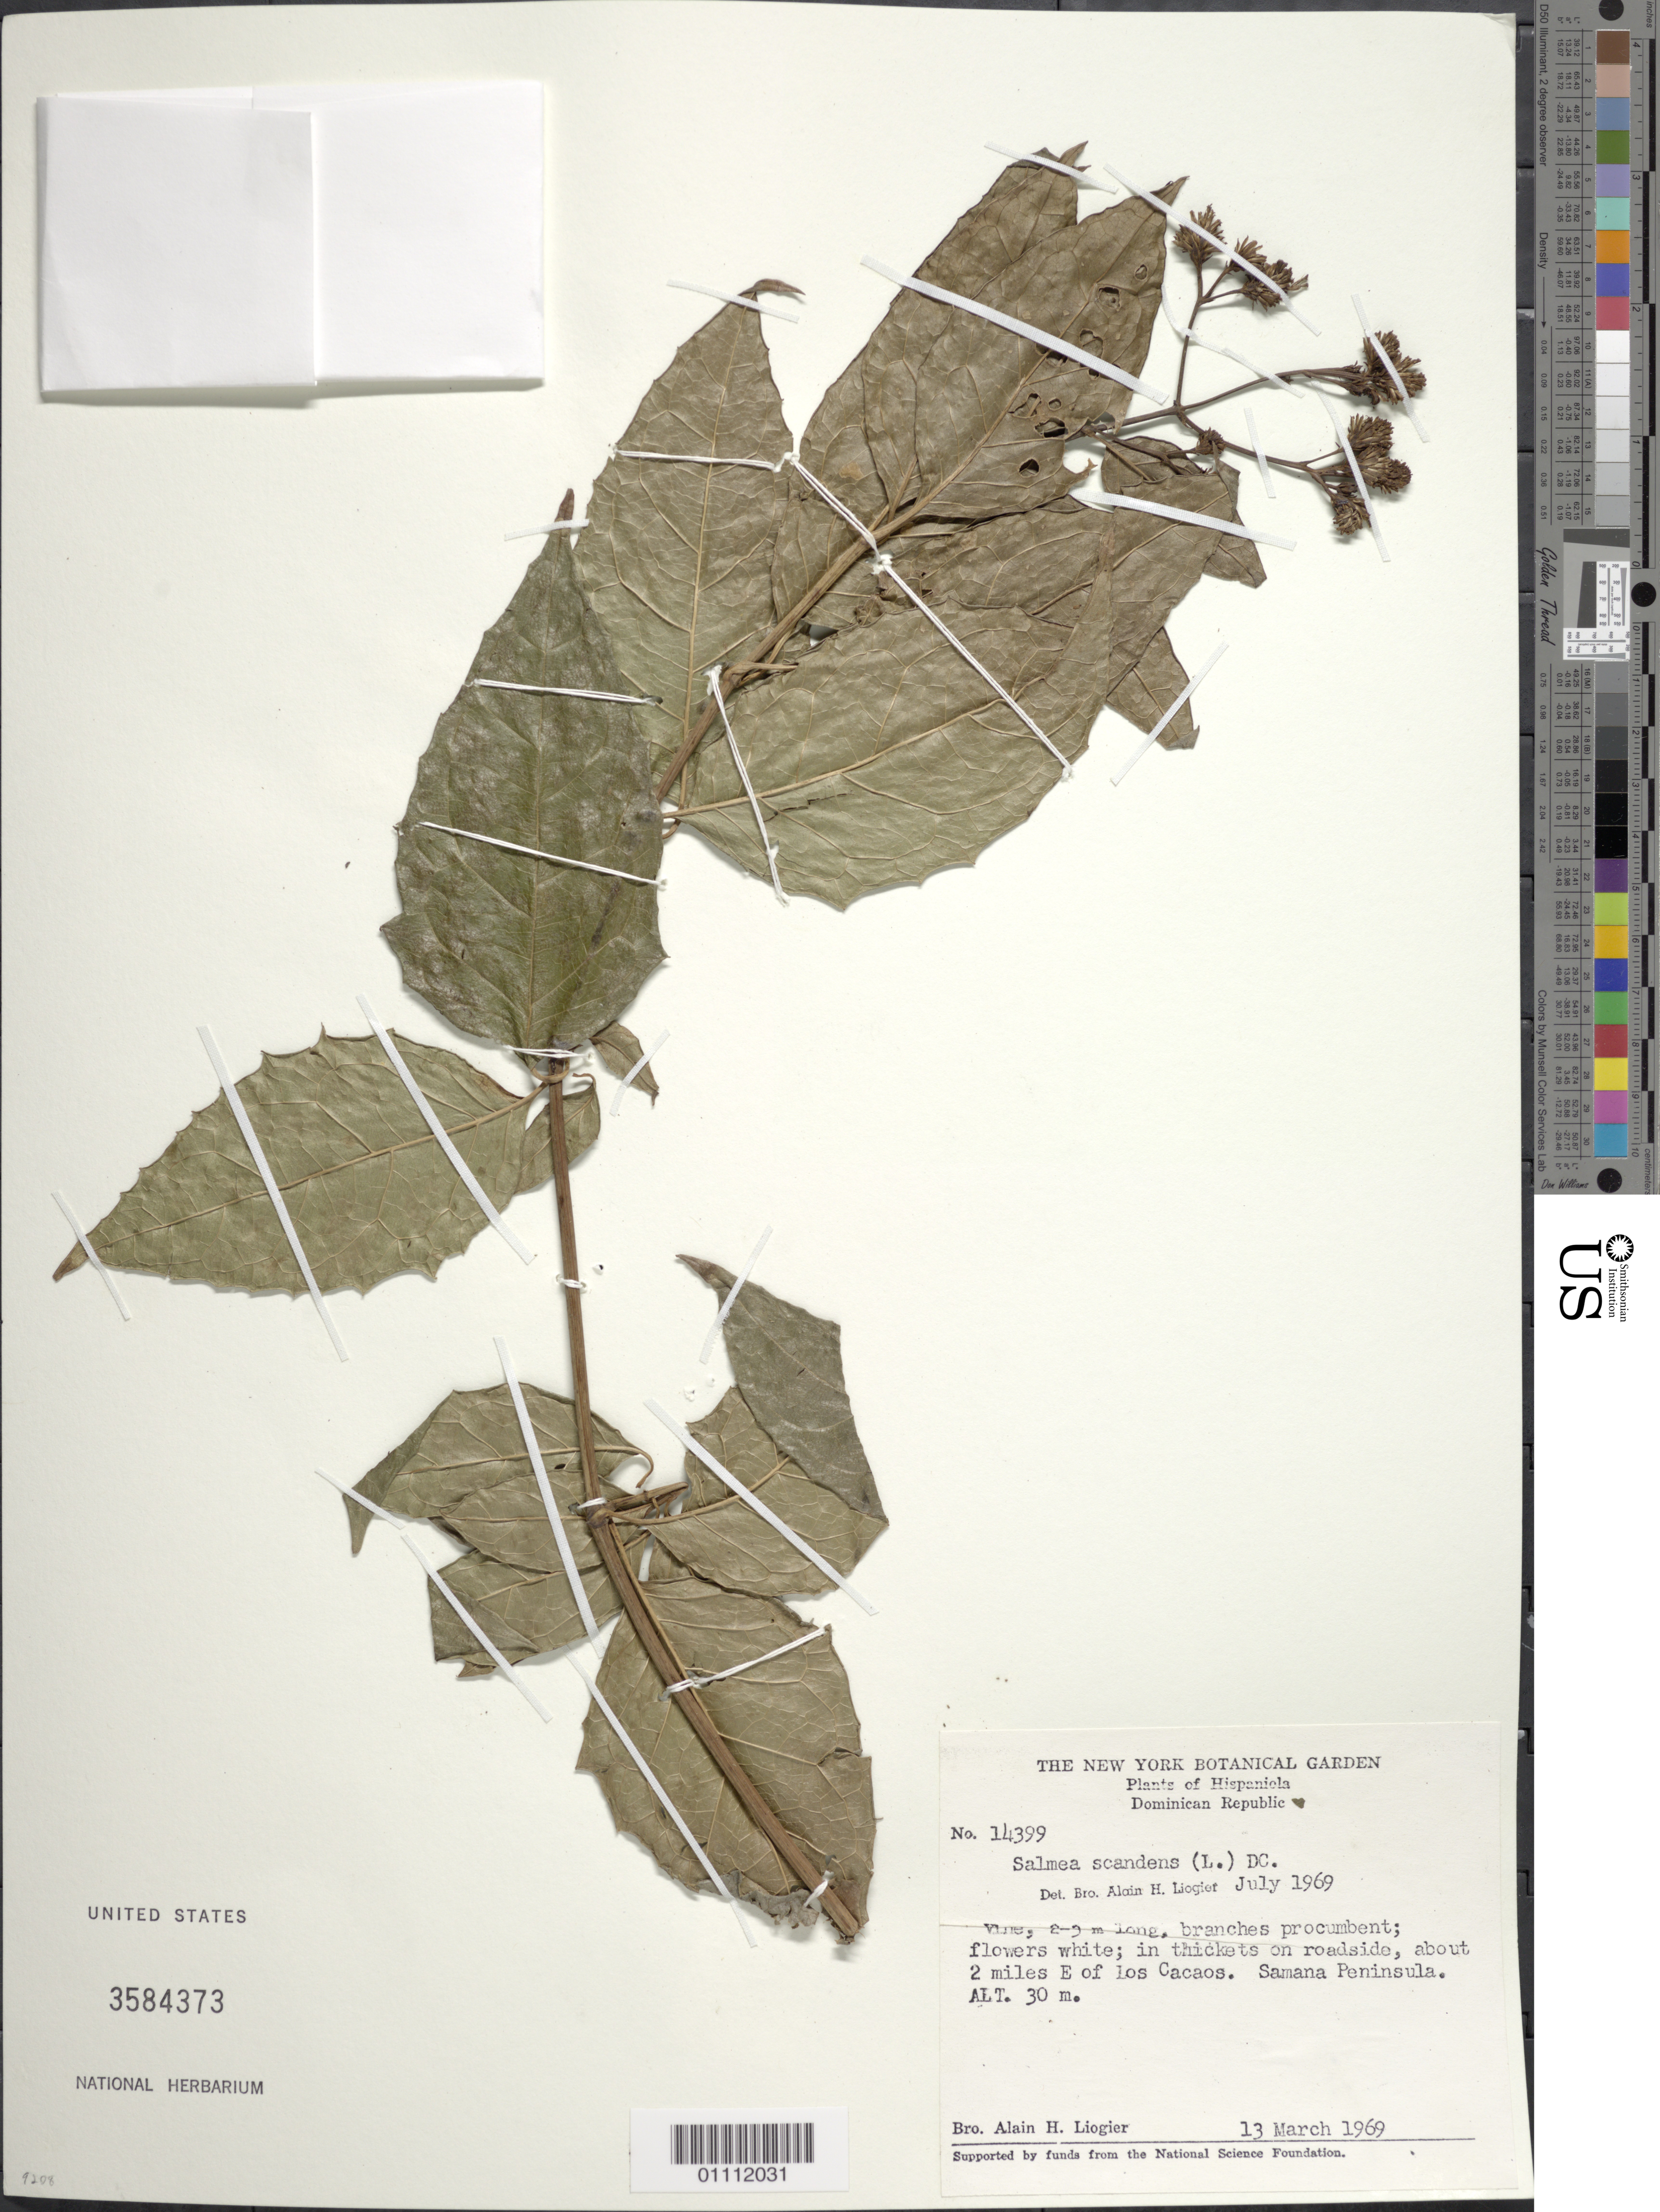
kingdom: Plantae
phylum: Tracheophyta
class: Magnoliopsida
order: Asterales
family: Asteraceae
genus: Salmea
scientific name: Salmea scandens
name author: (L.) DC.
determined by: Liogier, Alain H.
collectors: A. H. Liogier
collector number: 14399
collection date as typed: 13 Mar 1969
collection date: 1969-03-13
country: Dominican Republic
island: Hispaniola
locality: Samana Peninsula, about 2 miles E of Los Cacaos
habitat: In thickets on roadside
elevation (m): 30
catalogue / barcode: US 3584373